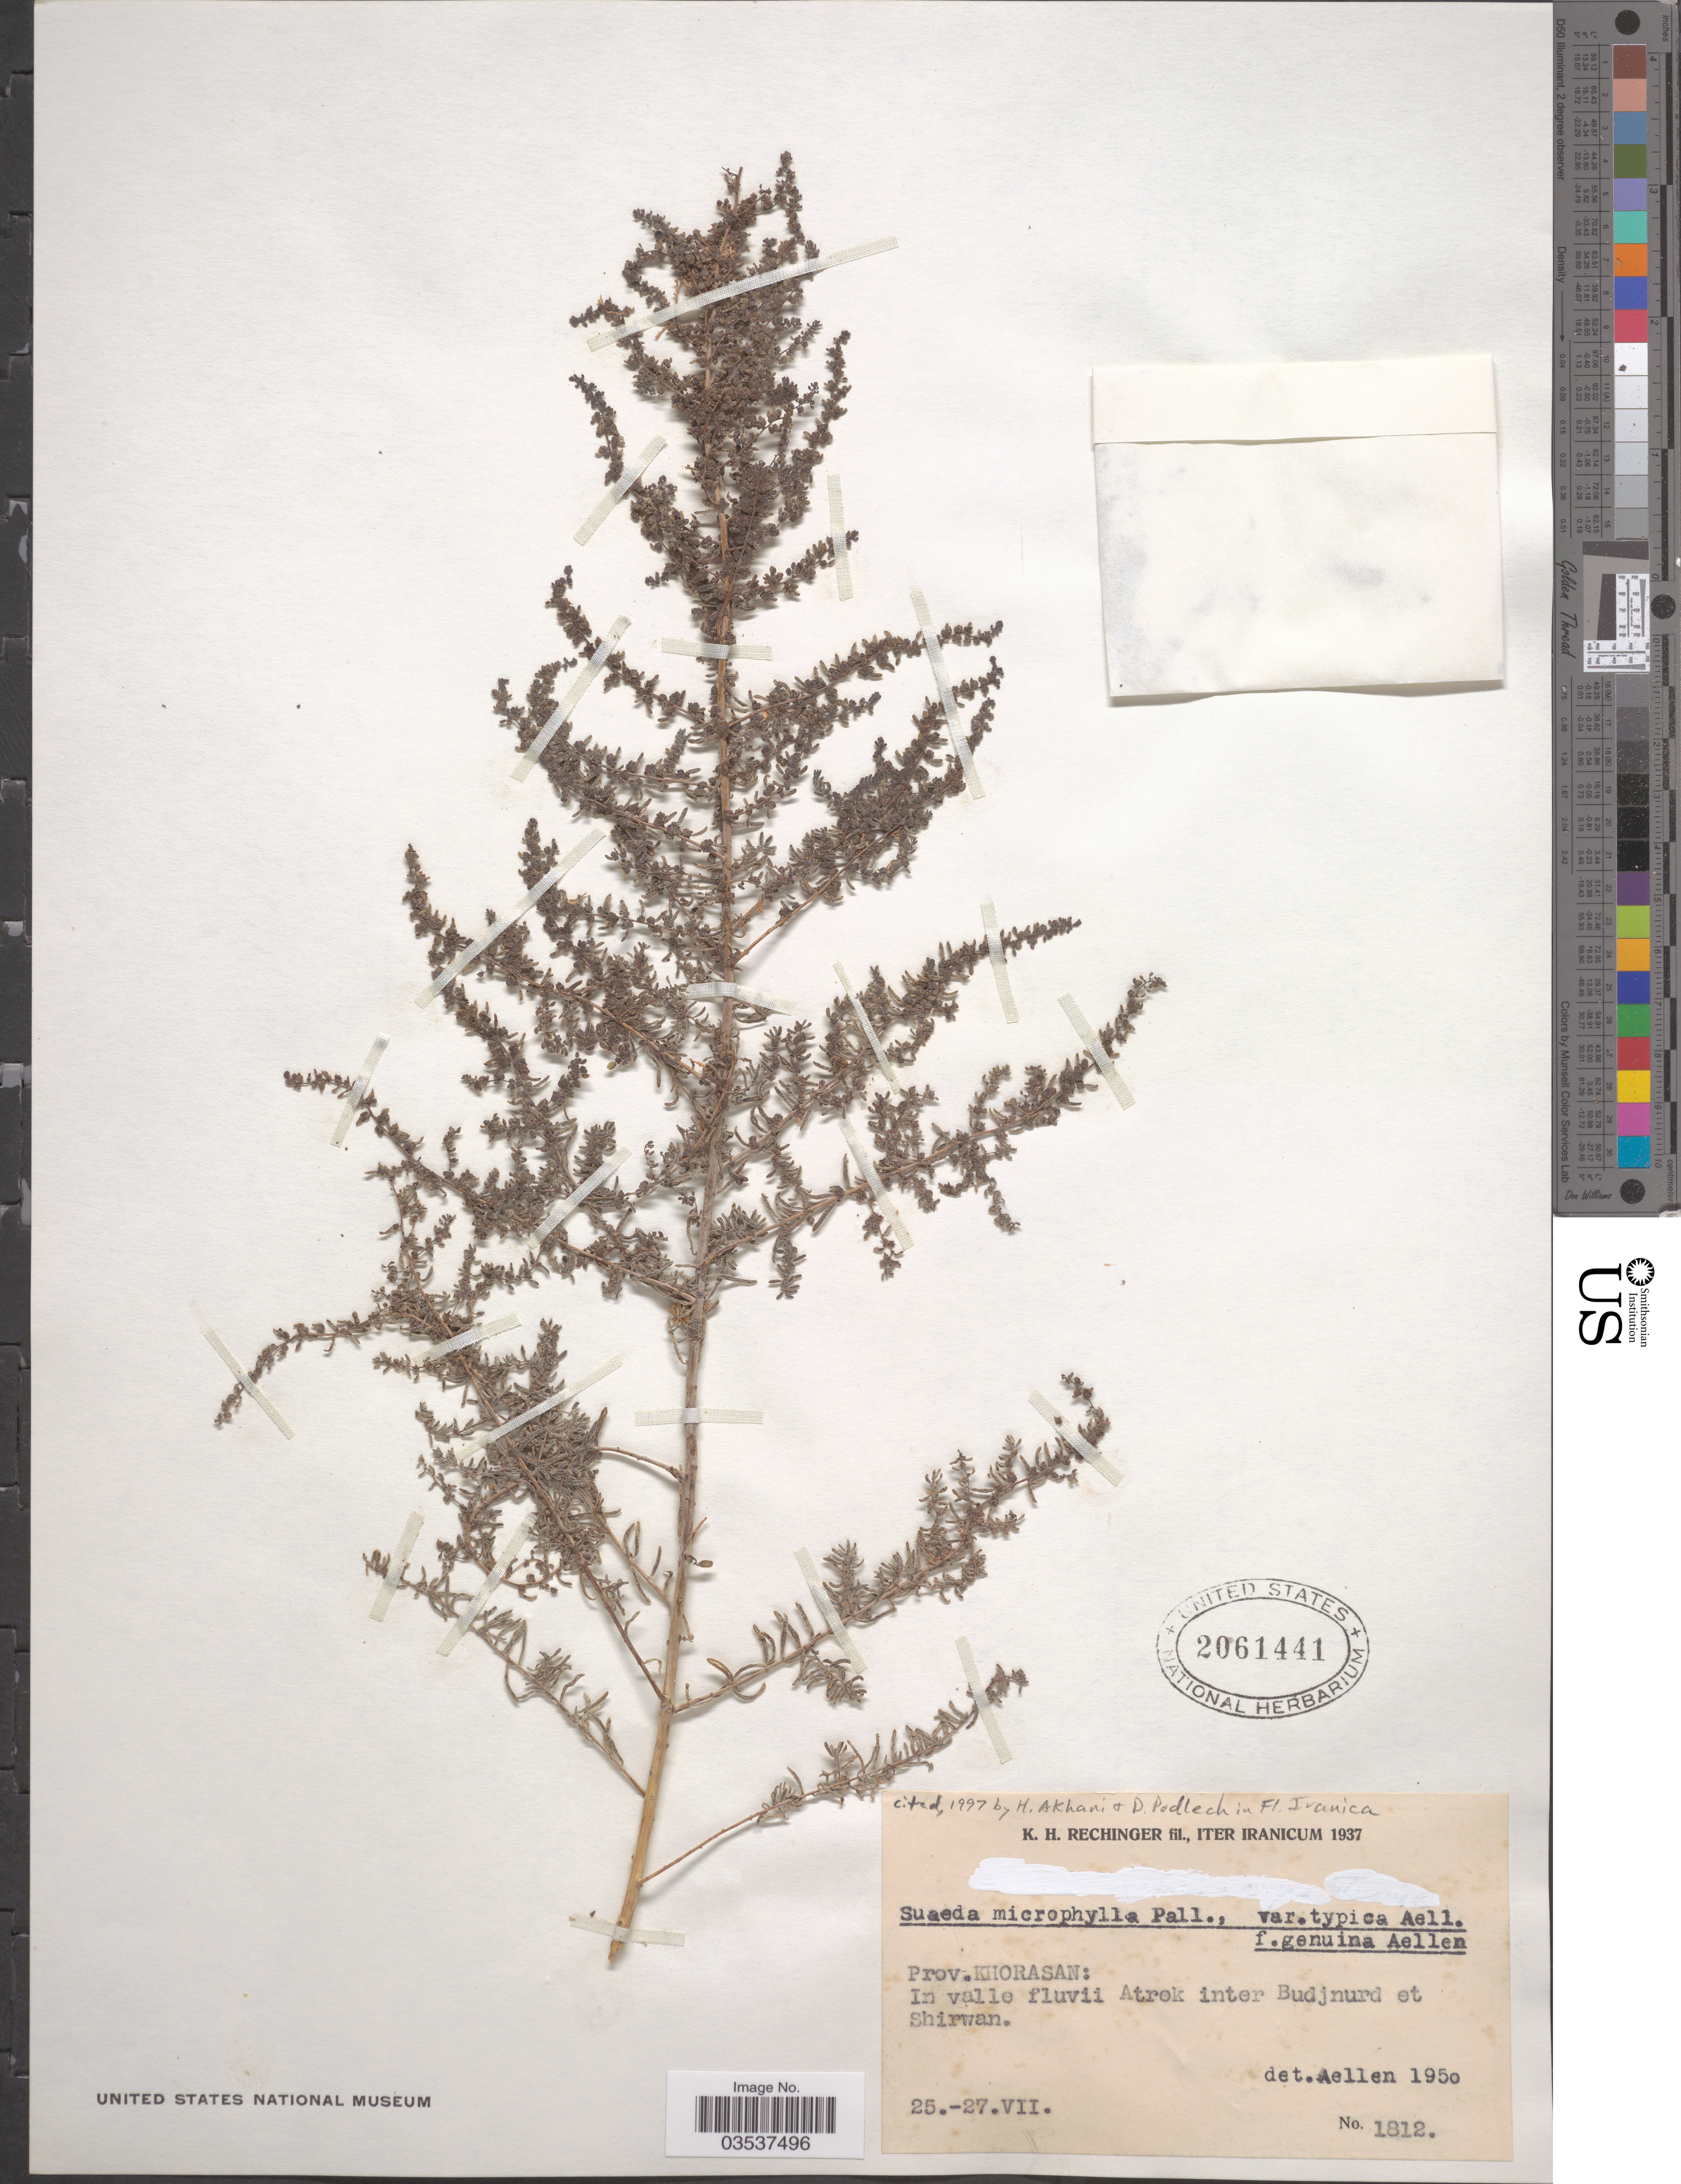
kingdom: Plantae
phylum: Tracheophyta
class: Magnoliopsida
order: Caryophyllales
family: Amaranthaceae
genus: Suaeda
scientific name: Suaeda microphylla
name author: Pall.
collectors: K. H. Rechinger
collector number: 1812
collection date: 1937-07-25/1937-08-27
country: Iran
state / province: Khorasan [obsolete]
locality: Prov. Khorasan: In valle fluvii Atrek inter Budjnurd et Shirwan.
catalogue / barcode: US 2061441